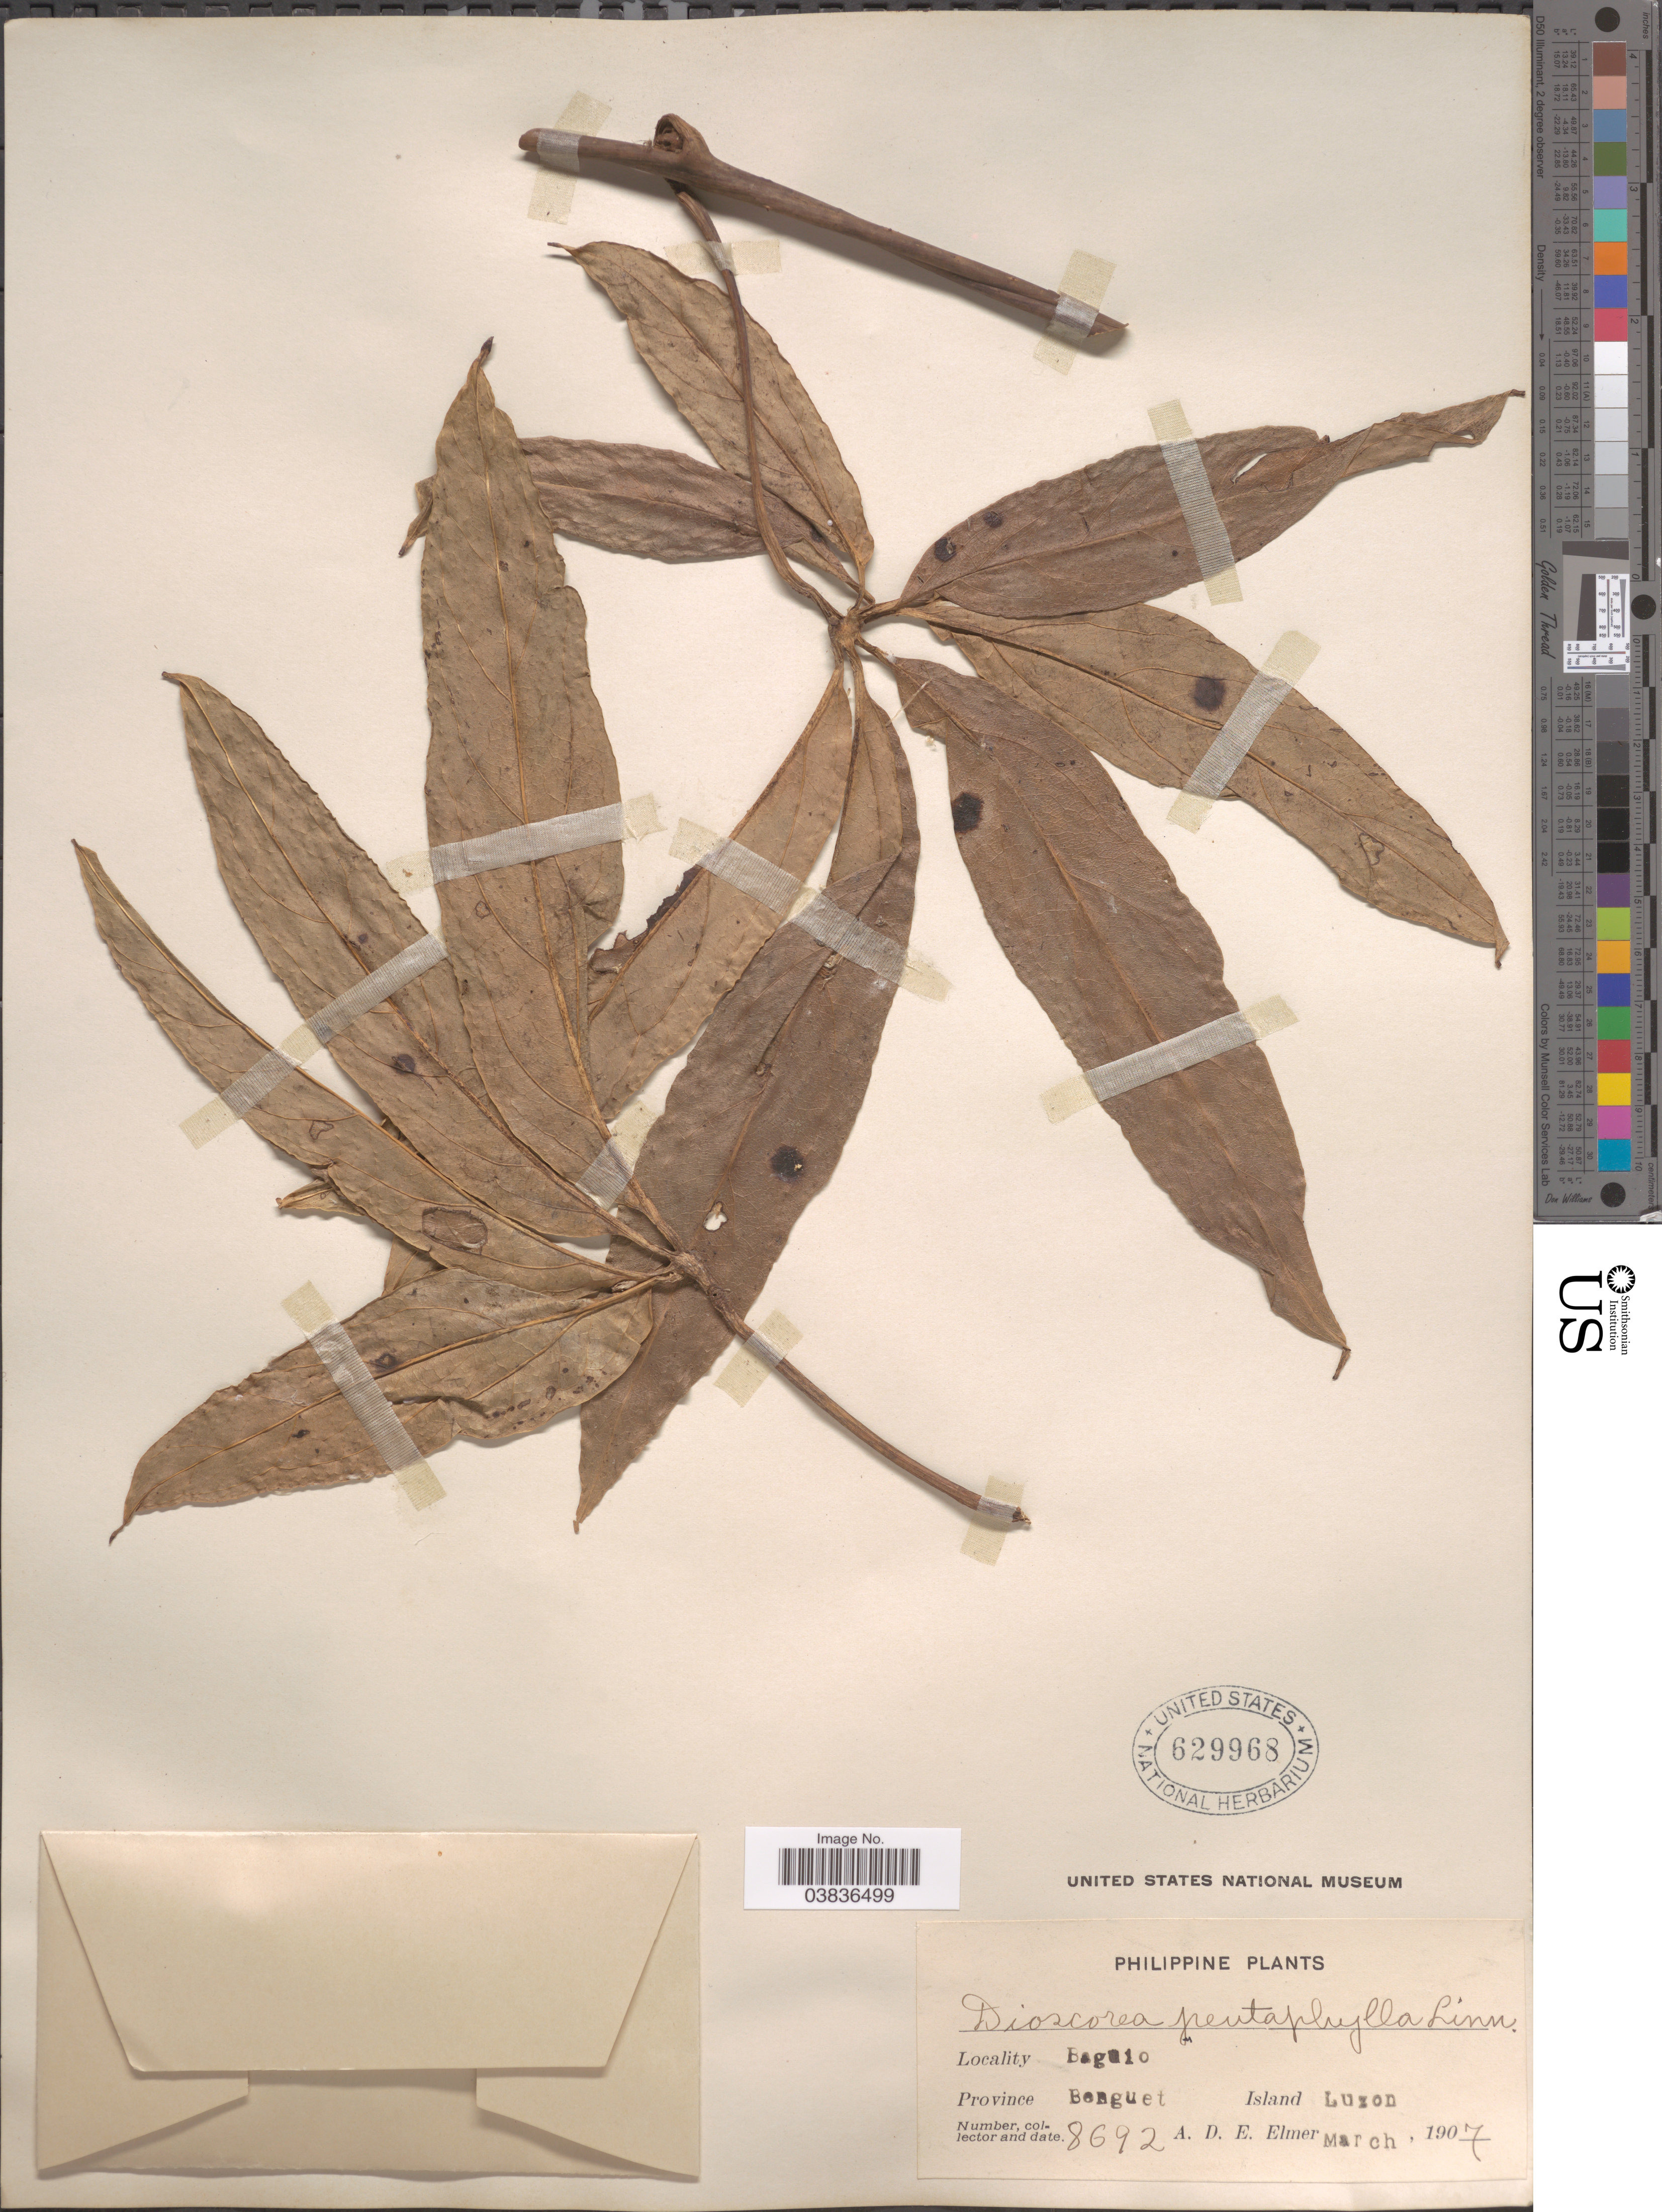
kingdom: Plantae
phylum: Tracheophyta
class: Liliopsida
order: Dioscoreales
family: Dioscoreaceae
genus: Dioscorea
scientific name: Dioscorea pentaphylla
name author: L.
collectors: A. D. E. Elmer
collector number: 8692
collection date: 1907-03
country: Philippines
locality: Baguio. Province Benguet, Island Luzon.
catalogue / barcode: US 629968